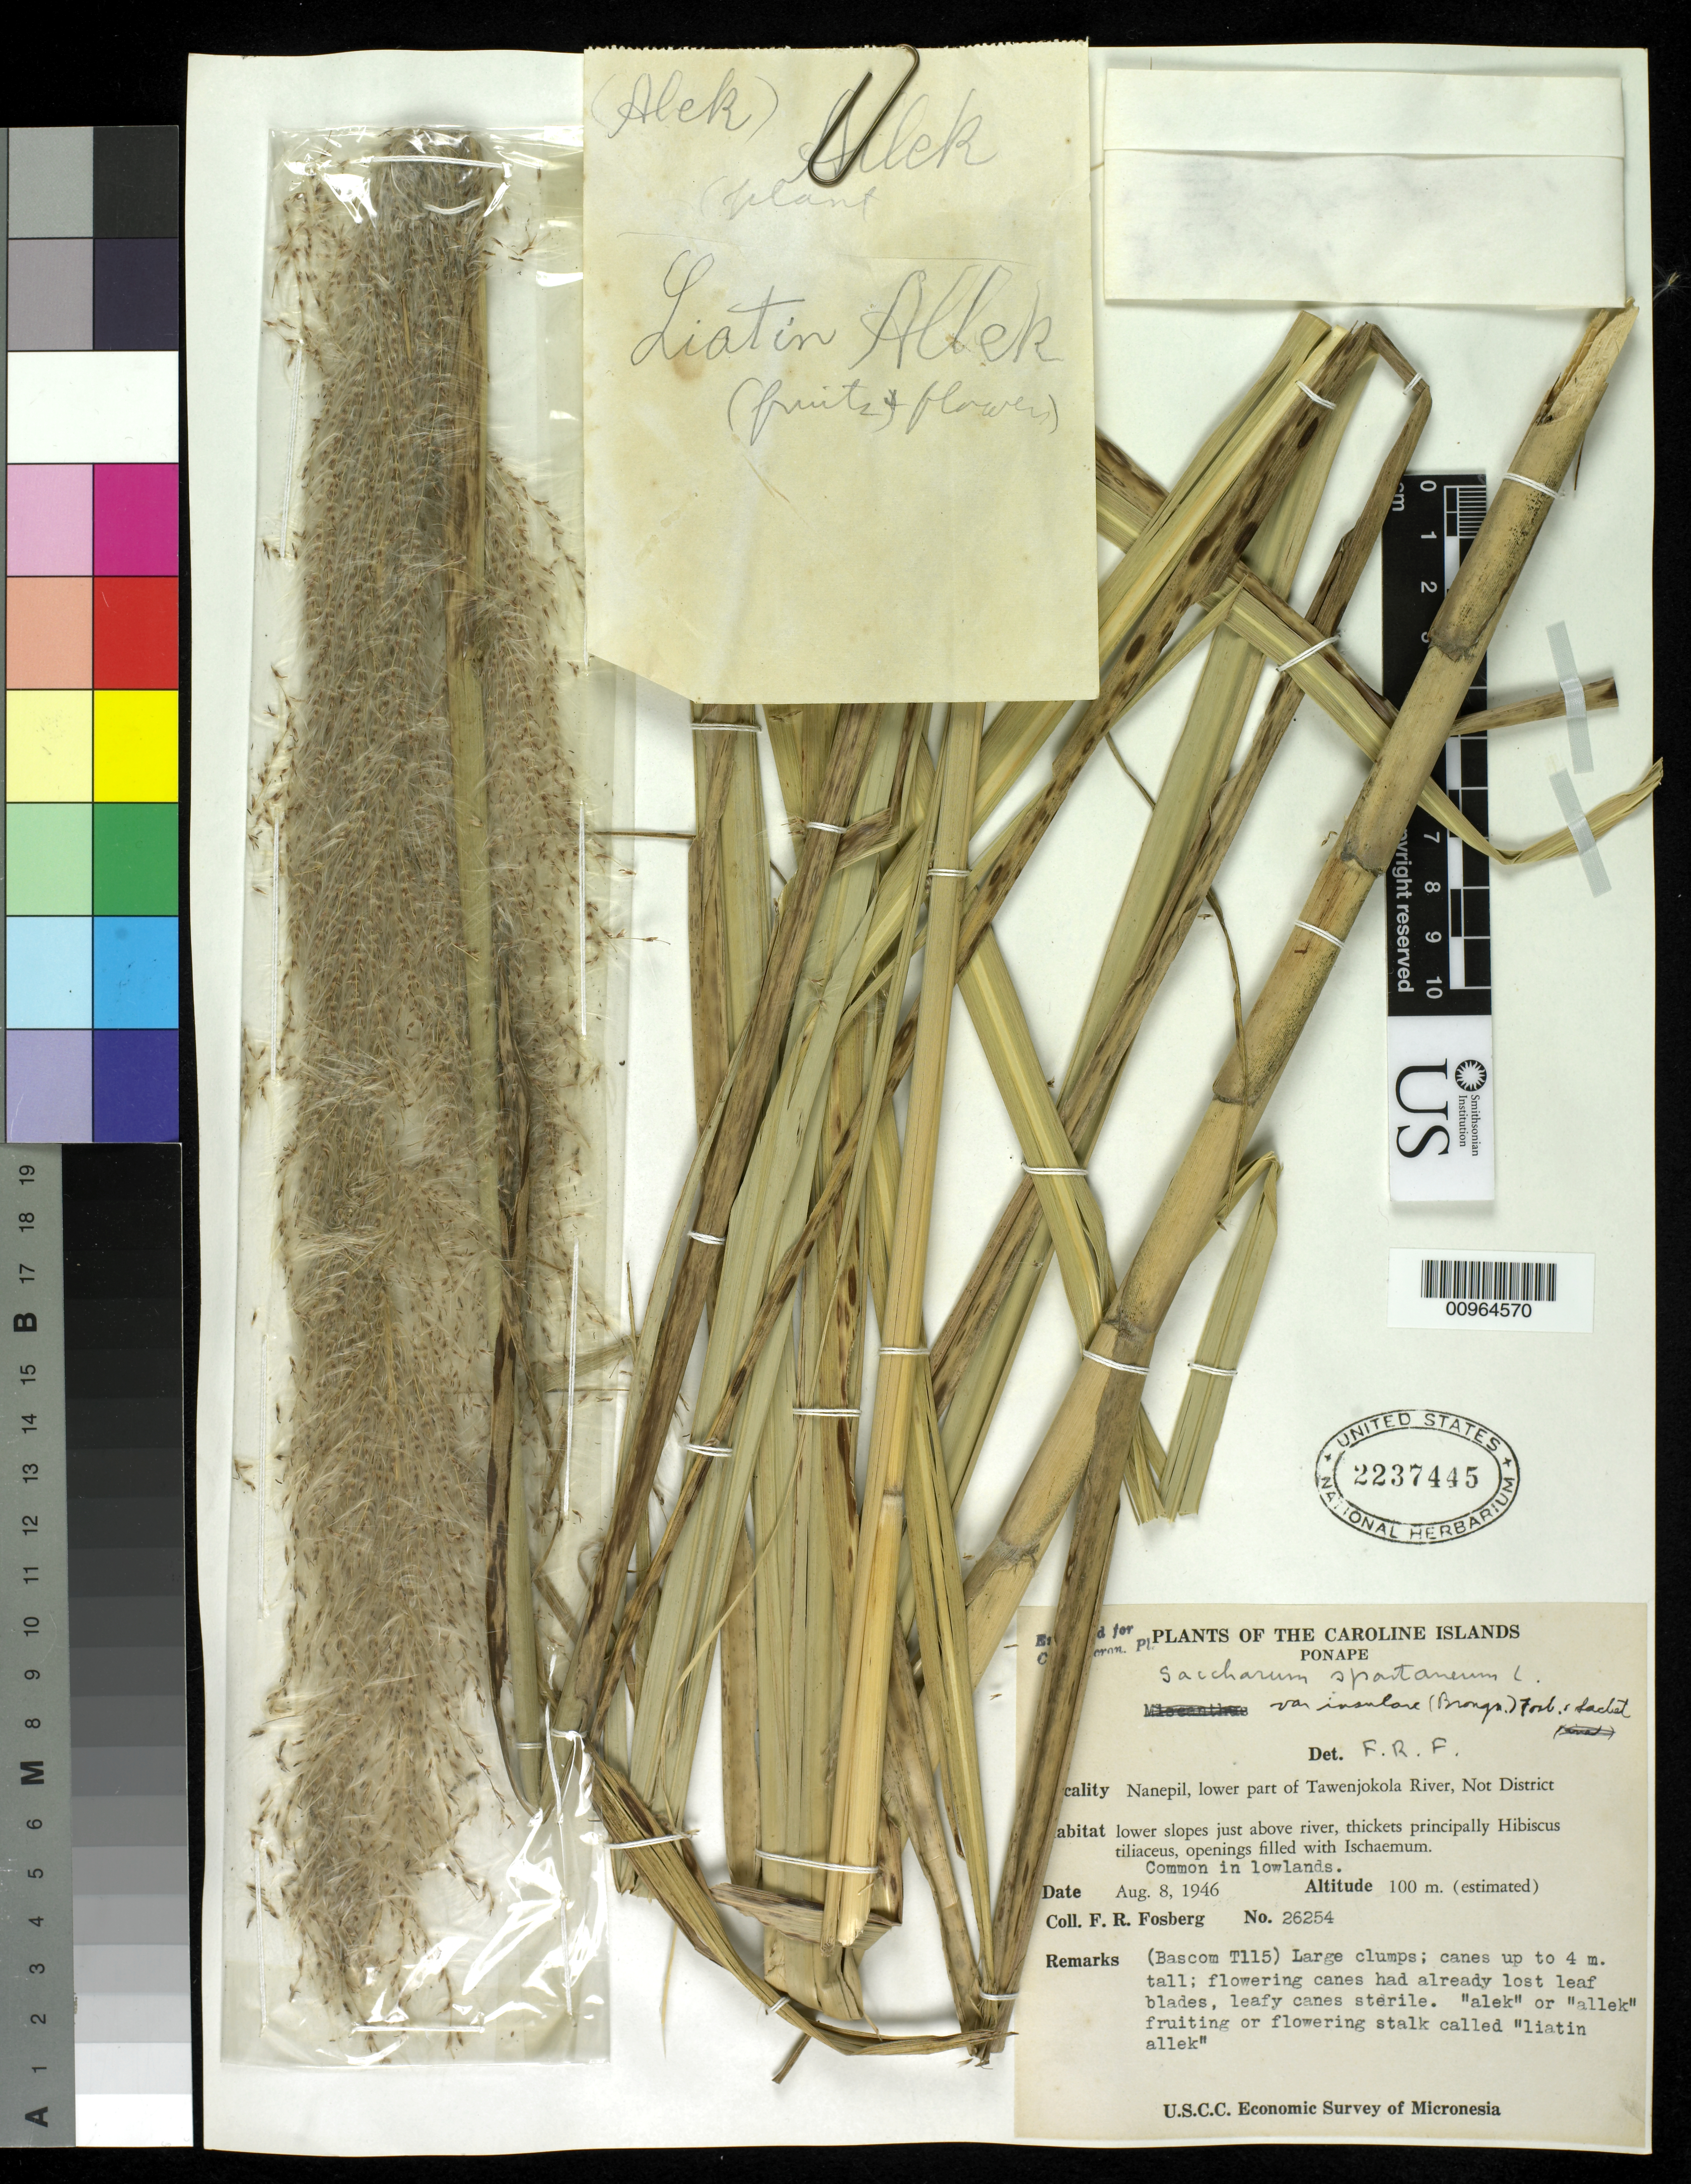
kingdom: Plantae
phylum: Tracheophyta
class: Liliopsida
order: Poales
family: Poaceae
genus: Saccharum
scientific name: Saccharum spontaneum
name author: L.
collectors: F. R. Fosberg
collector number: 26254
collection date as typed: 08 Aug 1946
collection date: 1946-08-08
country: Micronesia, Federated States of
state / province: Pohnpei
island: Pohnpei [Ponape]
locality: Nanepil, lower part of Tawenjokola River, Not District. Lower slopes just above river, thickets principally Hibiscus tiliaceus, openings filled with Ischaemum. Common in lowlands.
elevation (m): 100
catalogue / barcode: US 2237445